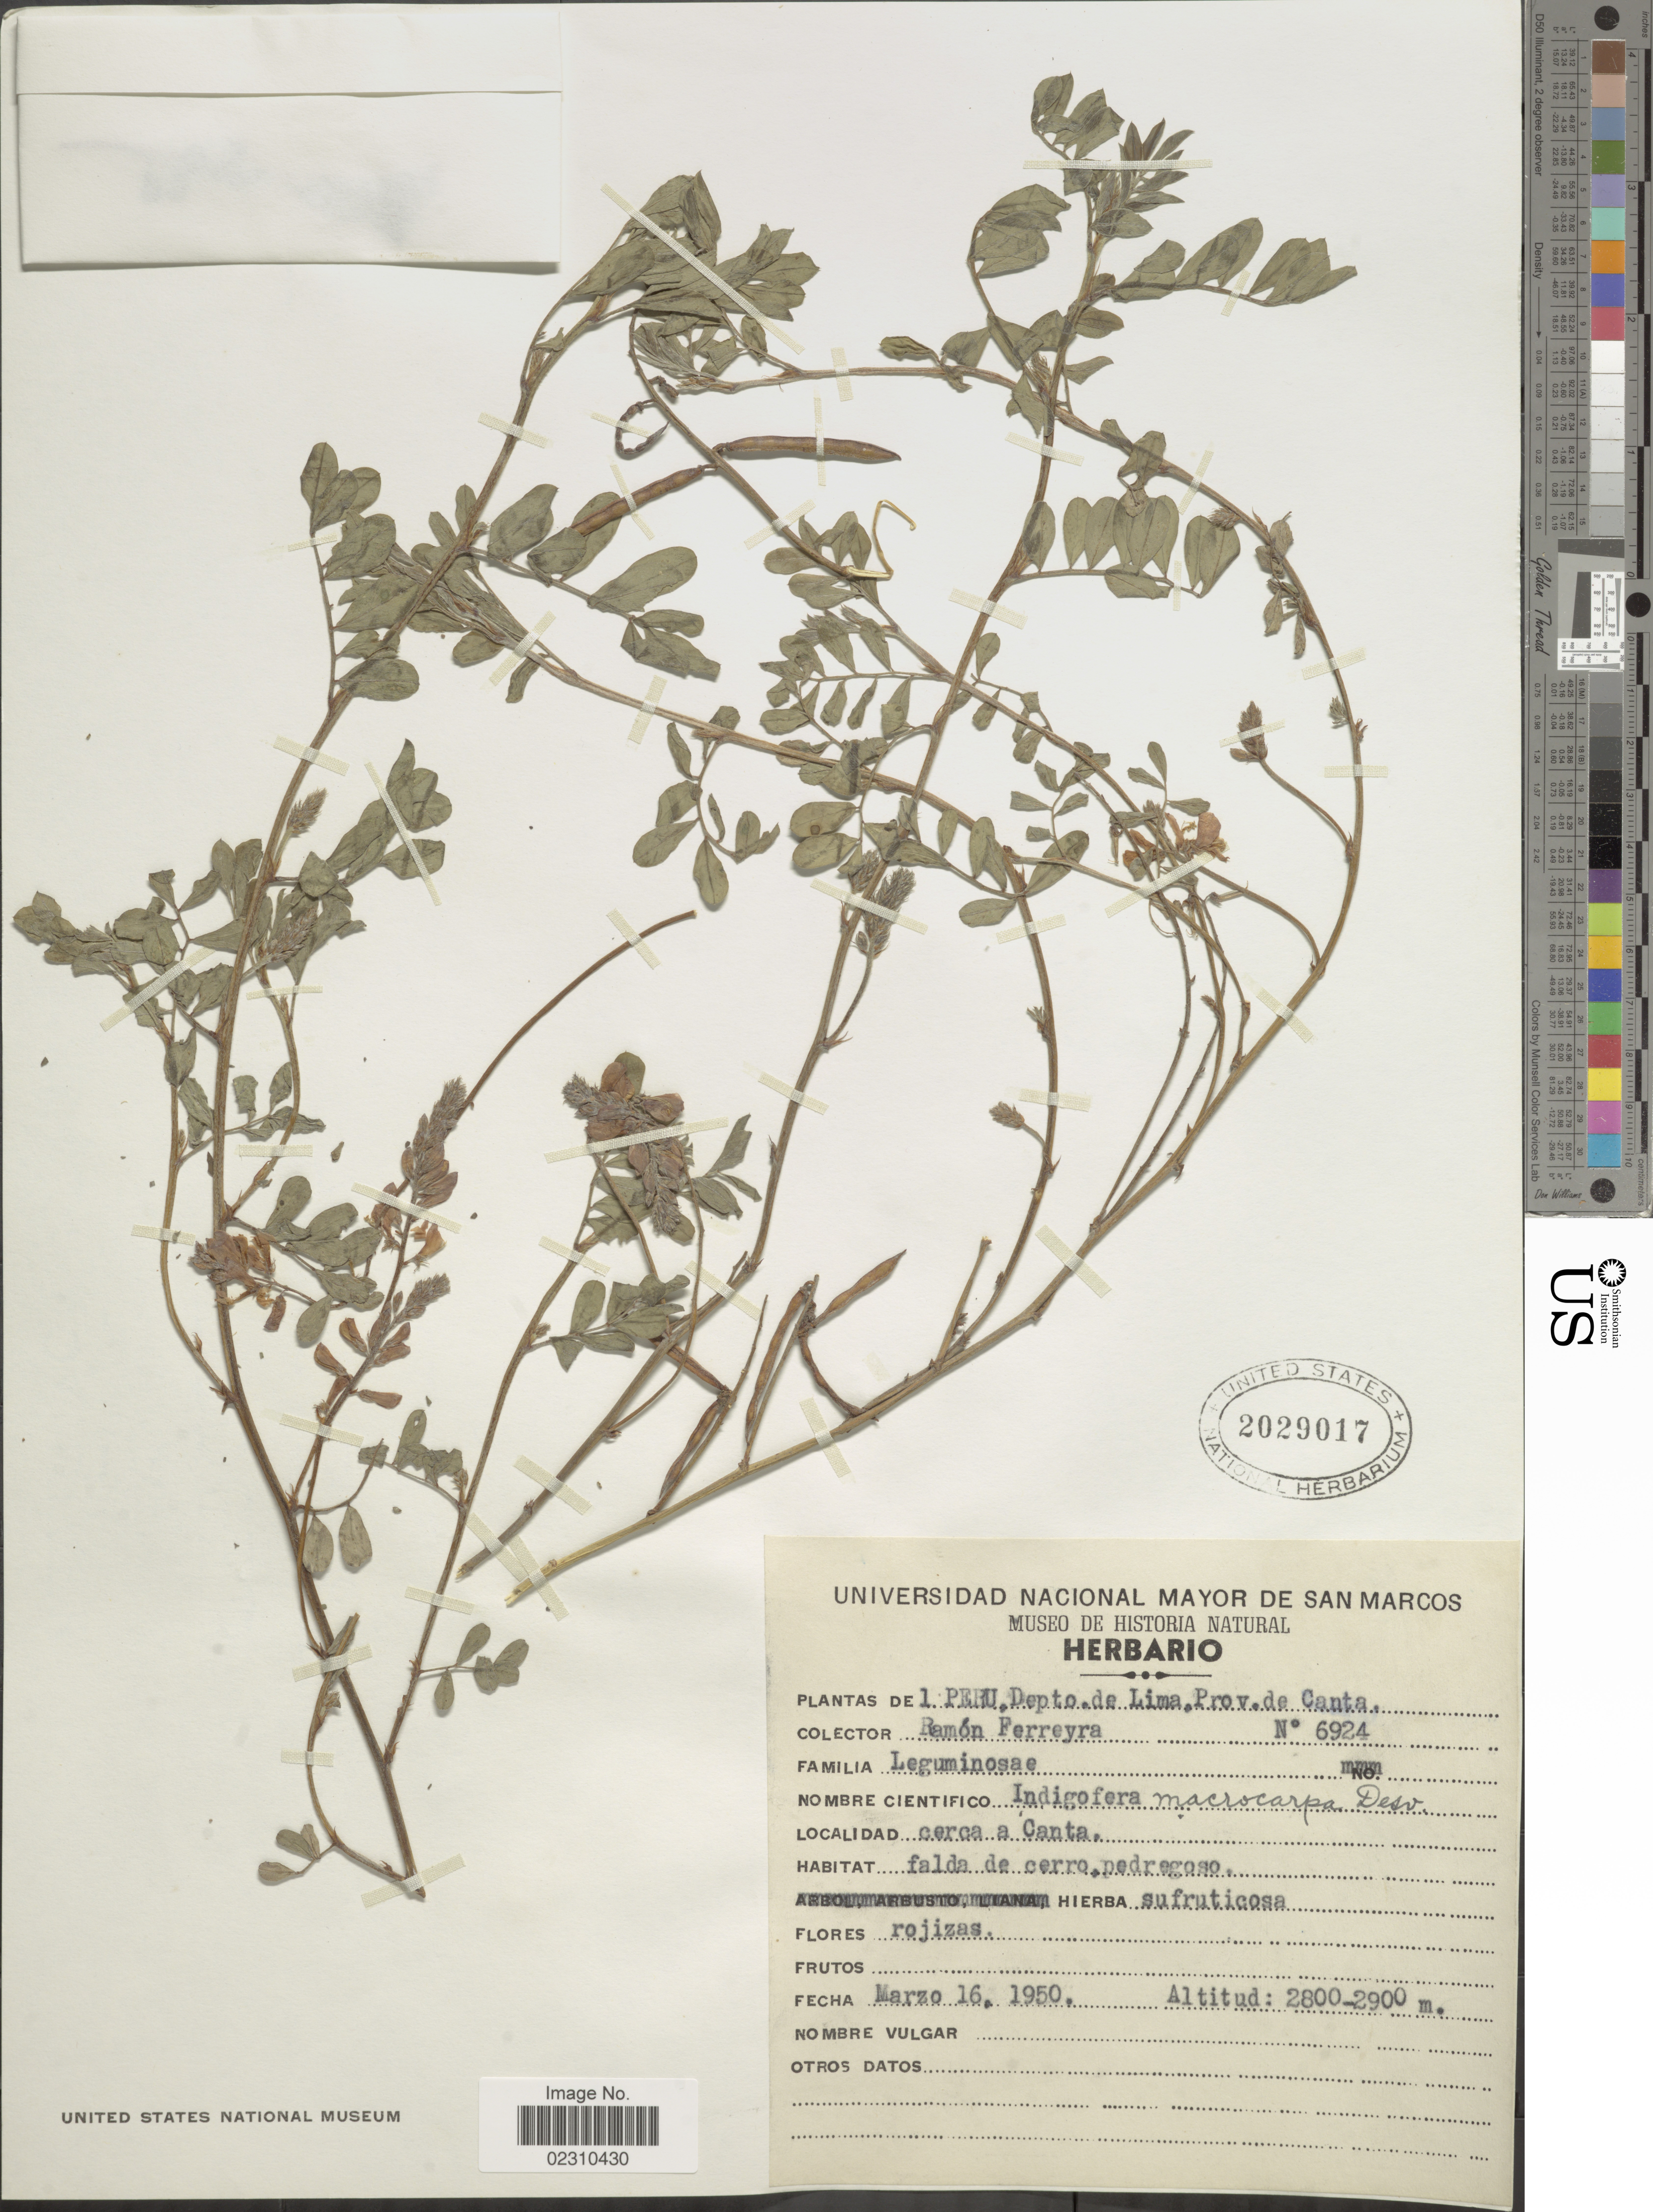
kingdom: Plantae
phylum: Tracheophyta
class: Magnoliopsida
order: Fabales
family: Fabaceae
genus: Indigofera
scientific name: Indigofera macrocarpa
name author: Desv.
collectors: R. A. Ferreyra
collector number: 6924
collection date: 1950-03-16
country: Peru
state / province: Lima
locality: Peru, Depto. de Lima, Prov. de Canta, Cerca a Canta.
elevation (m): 2800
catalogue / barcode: US 2029017